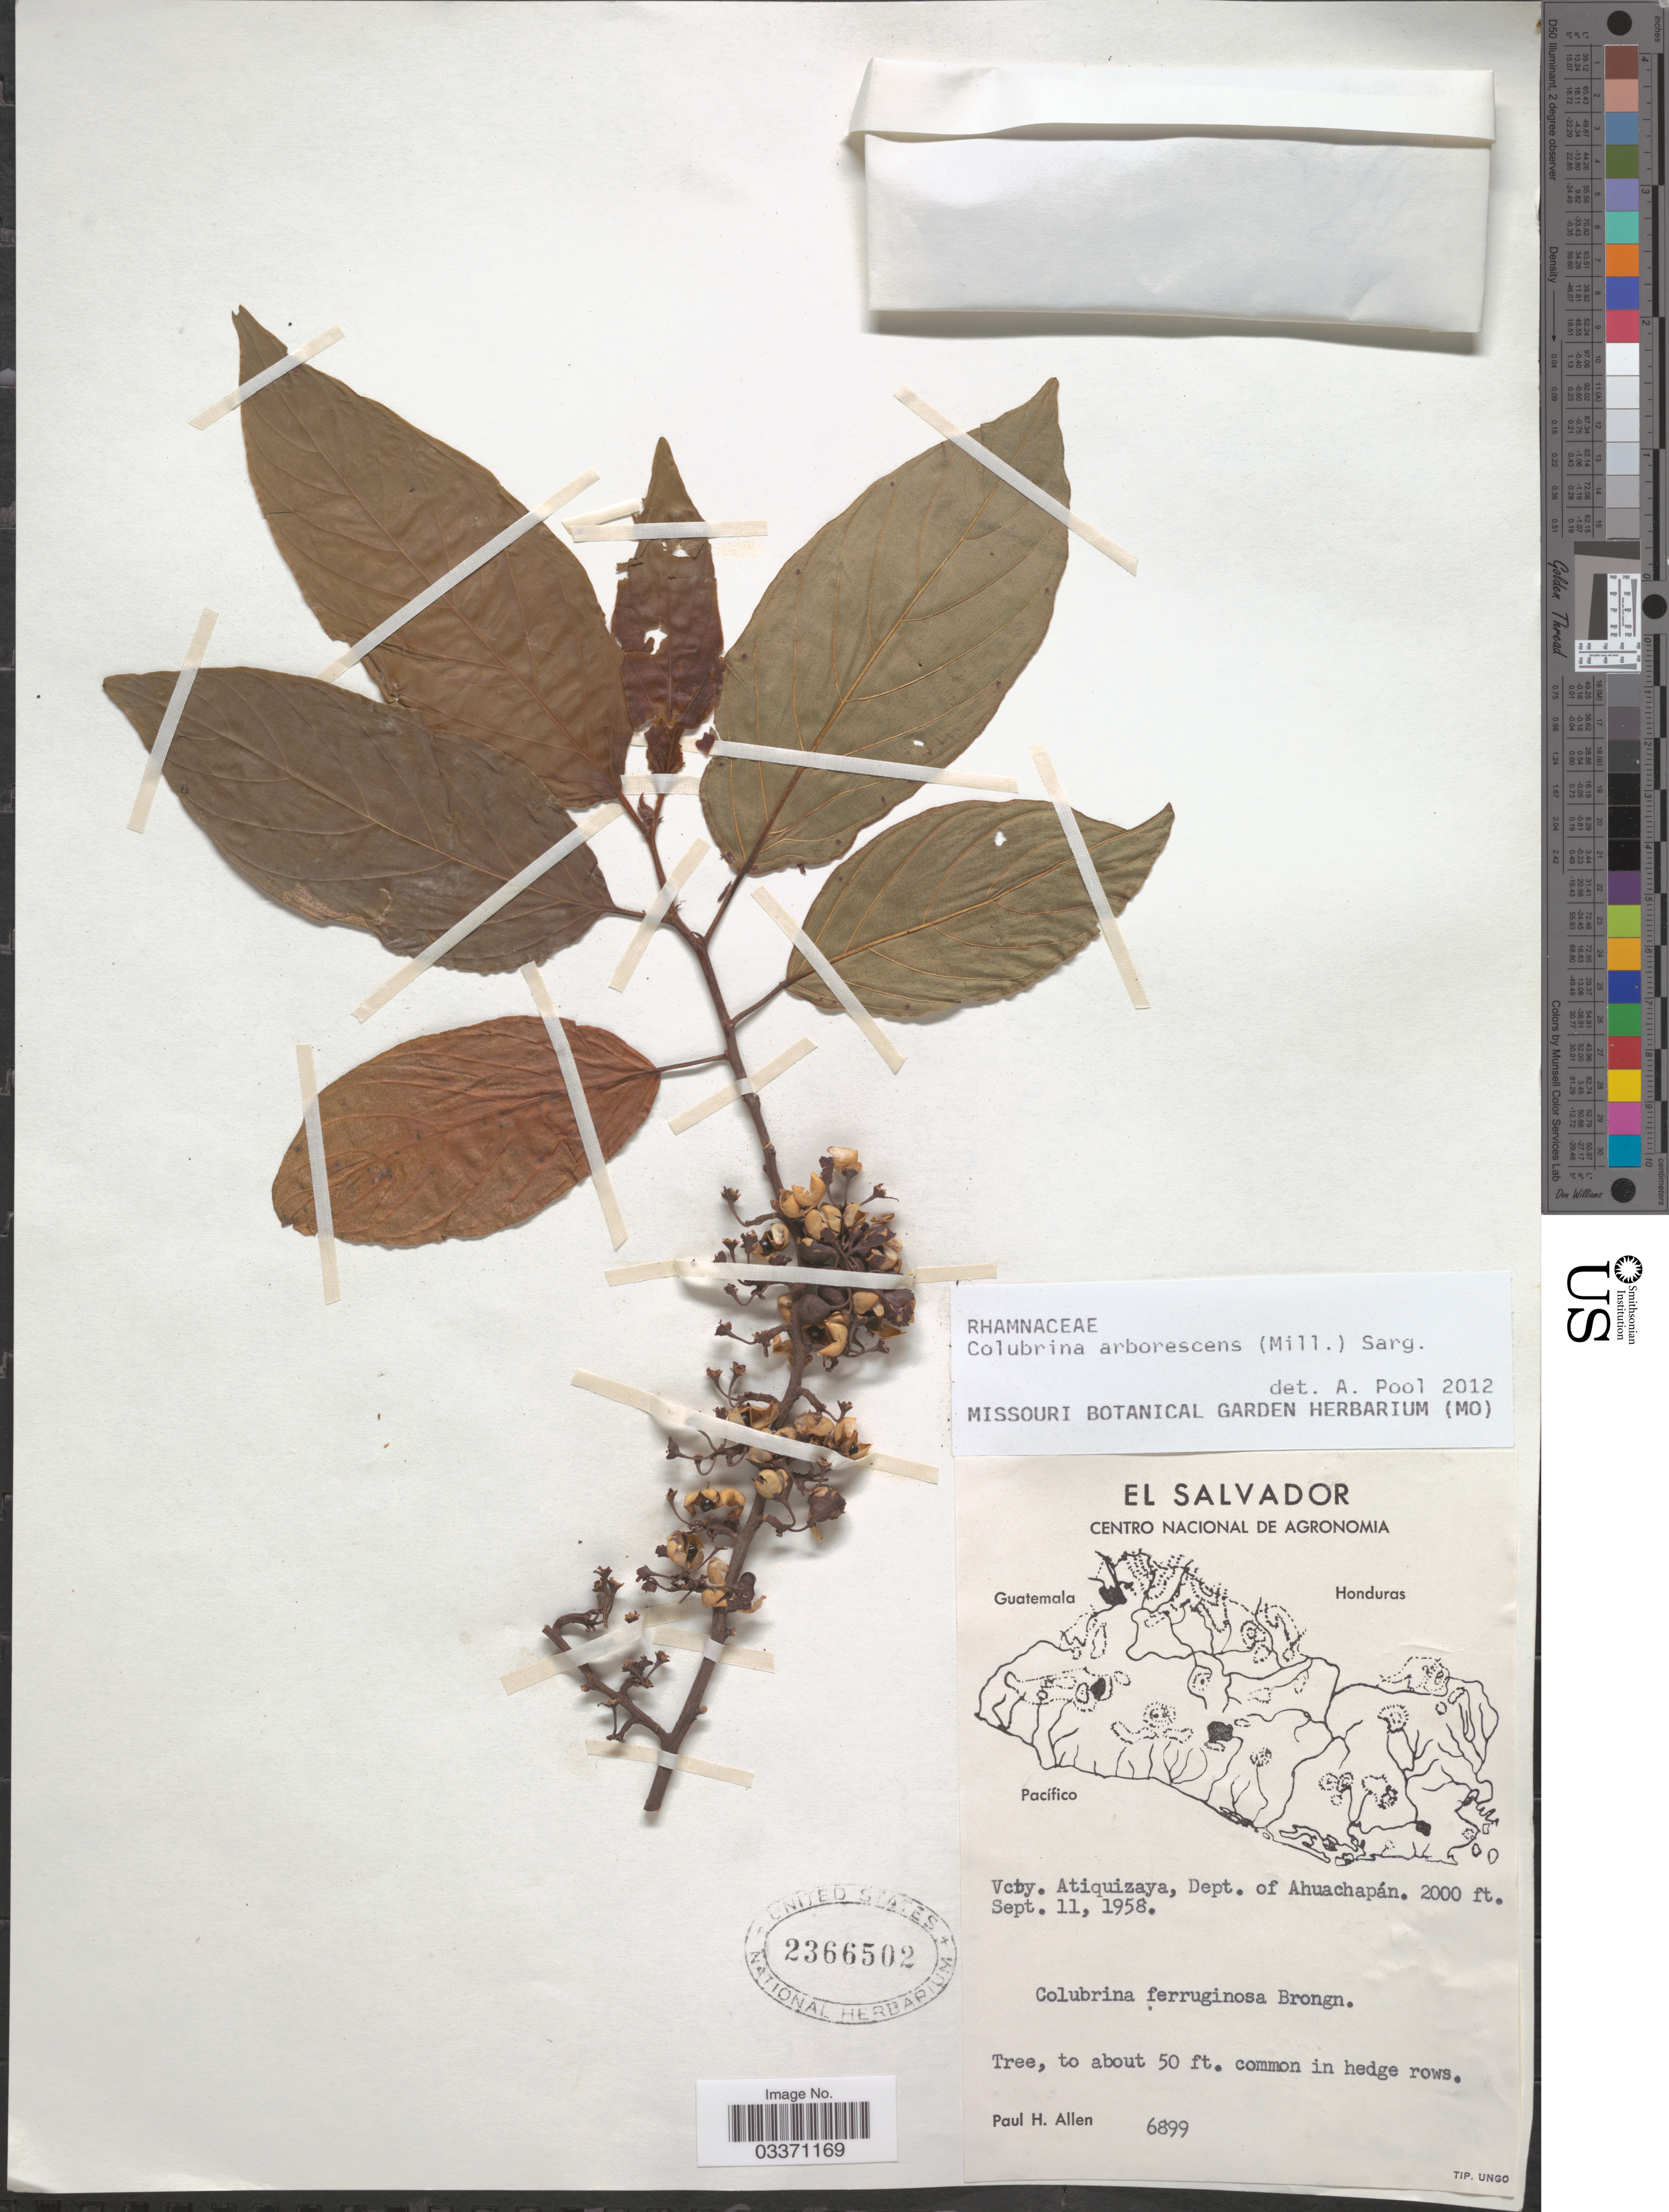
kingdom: Plantae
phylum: Tracheophyta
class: Magnoliopsida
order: Rosales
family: Rhamnaceae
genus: Colubrina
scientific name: Colubrina arborescens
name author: (Mill.) Sarg.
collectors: P. H. Allen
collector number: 6899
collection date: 1958-09-11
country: El Salvador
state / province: Ahuachapan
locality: Vcty. Atiquizaya, Dept. of Ahuachapán.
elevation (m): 610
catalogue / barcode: US 2366502